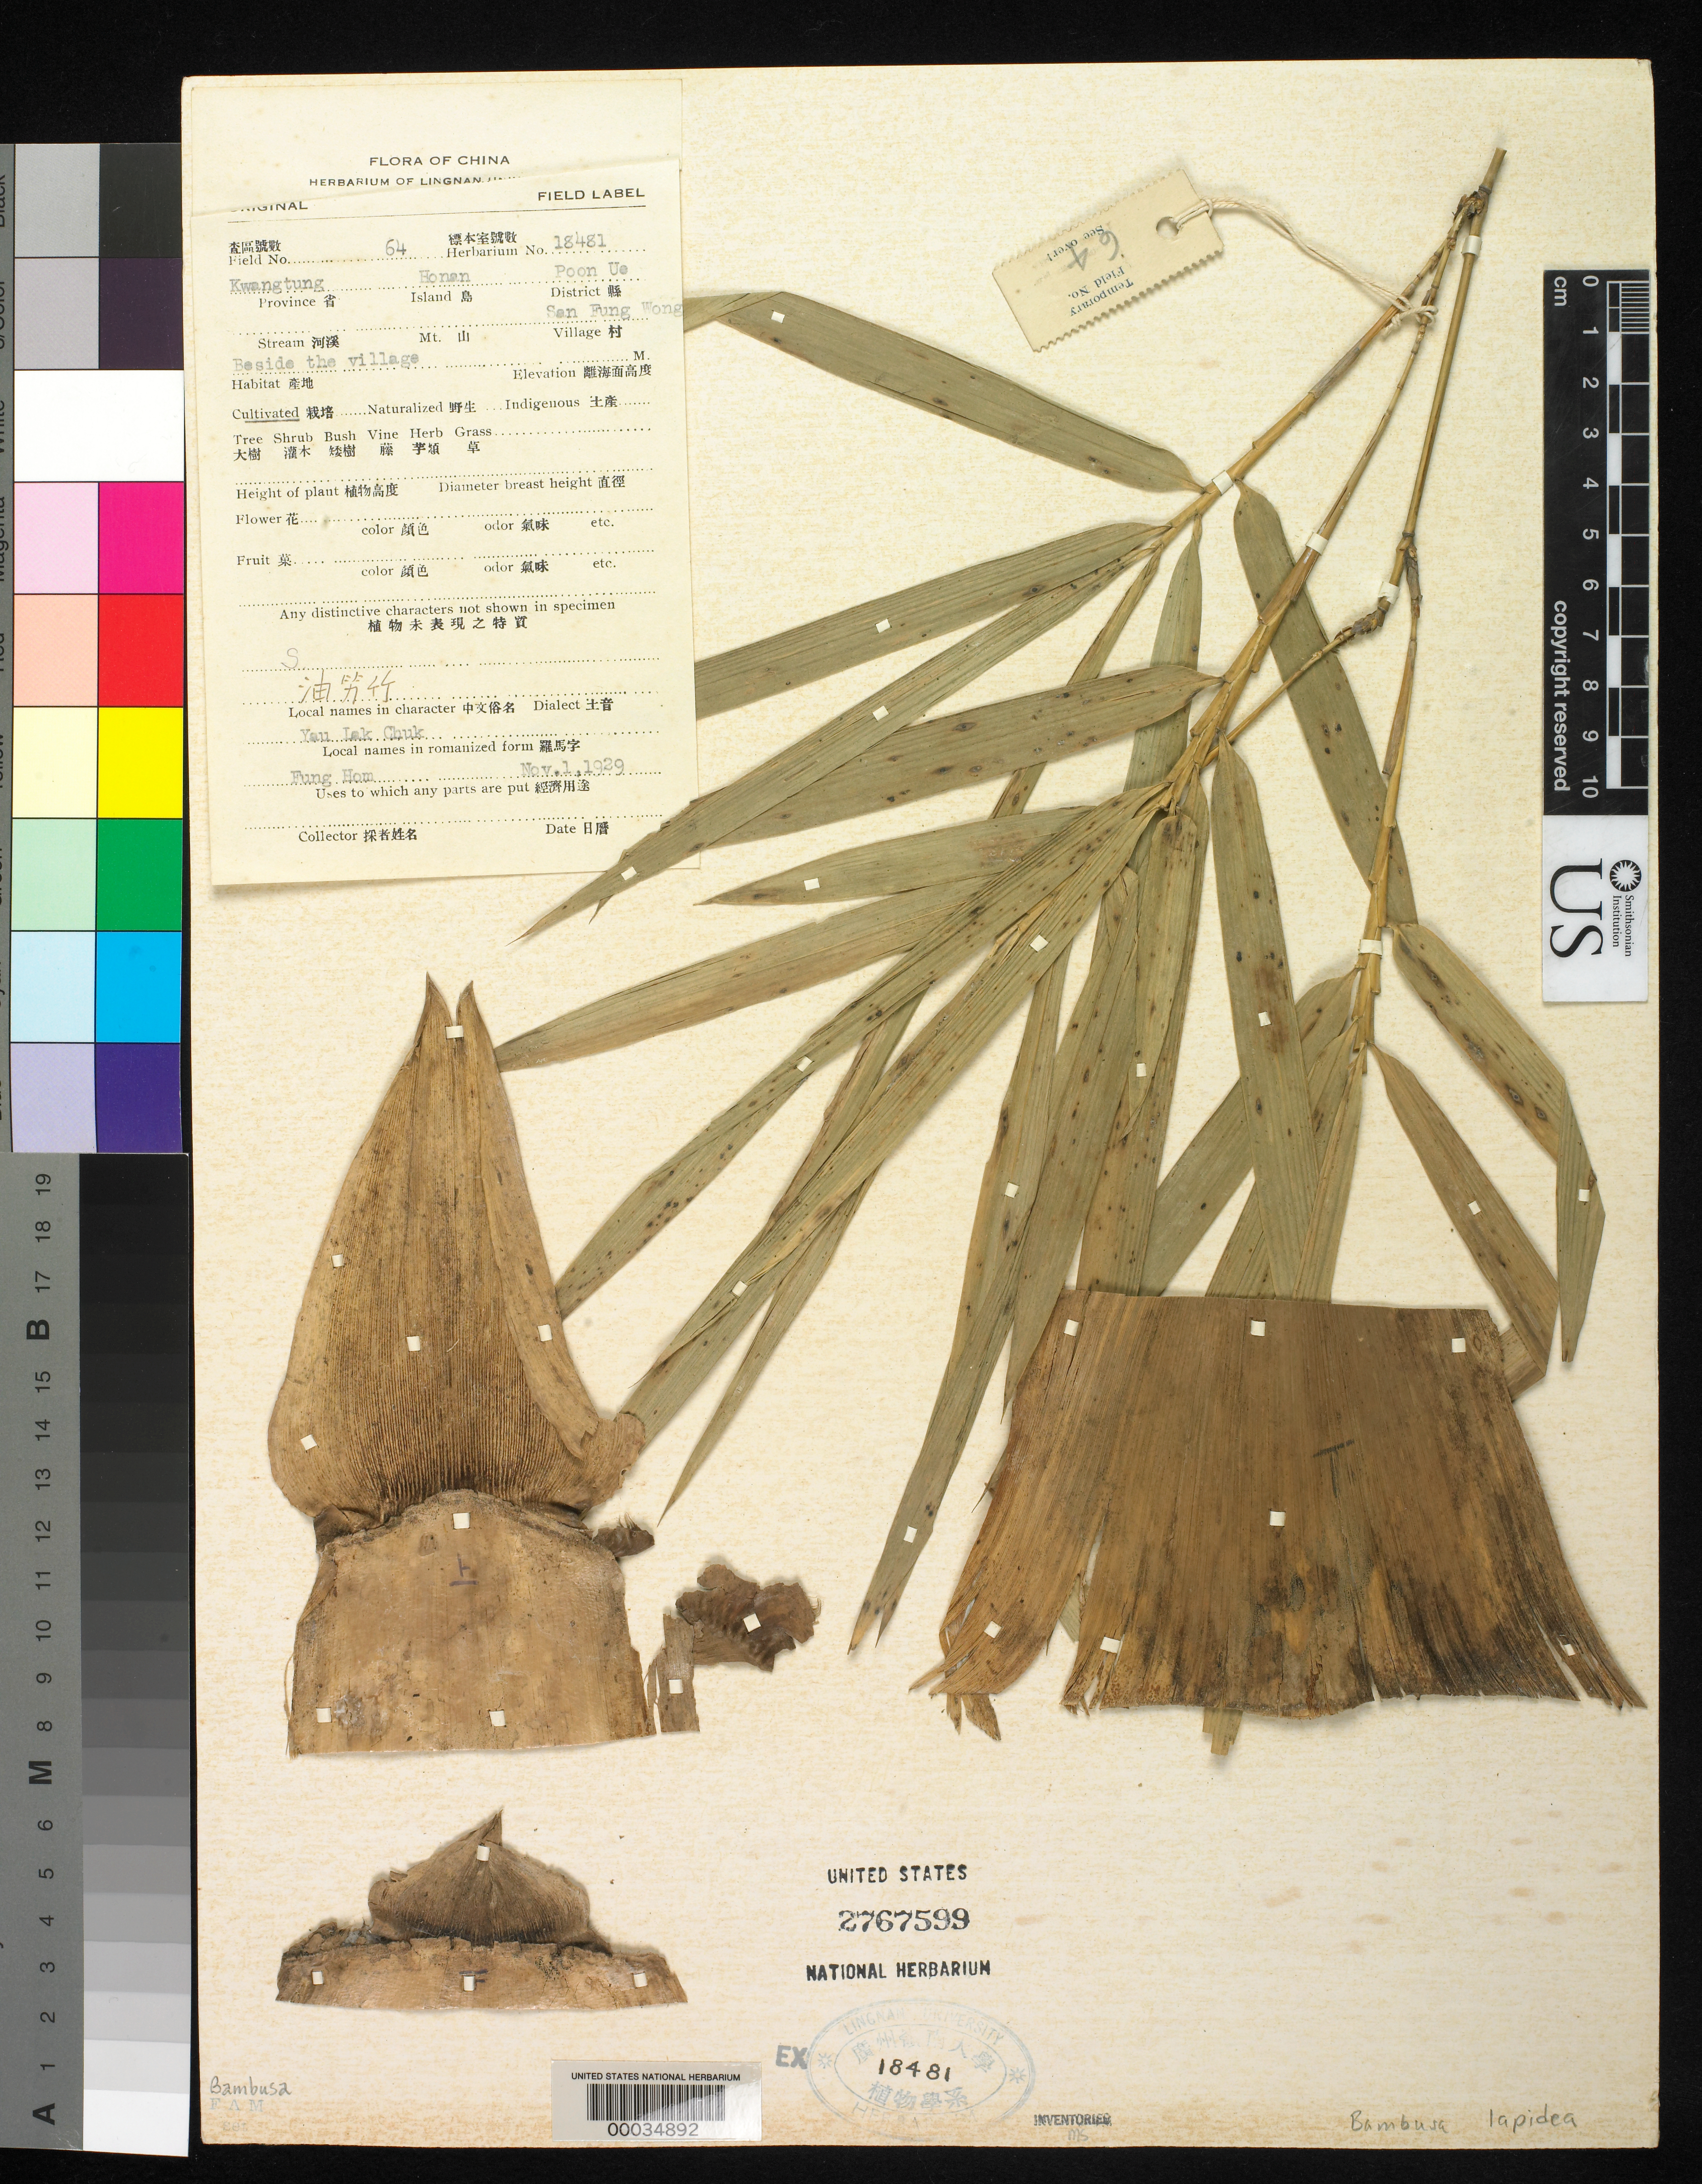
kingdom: Plantae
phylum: Tracheophyta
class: Liliopsida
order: Poales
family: Poaceae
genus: Bambusa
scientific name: Bambusa lapidea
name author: McClure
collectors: H. L. Fung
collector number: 64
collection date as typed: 01 Nov 1929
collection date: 1929-11-01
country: China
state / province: Guangdong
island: Honam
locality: San fung wong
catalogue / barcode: US 2767599